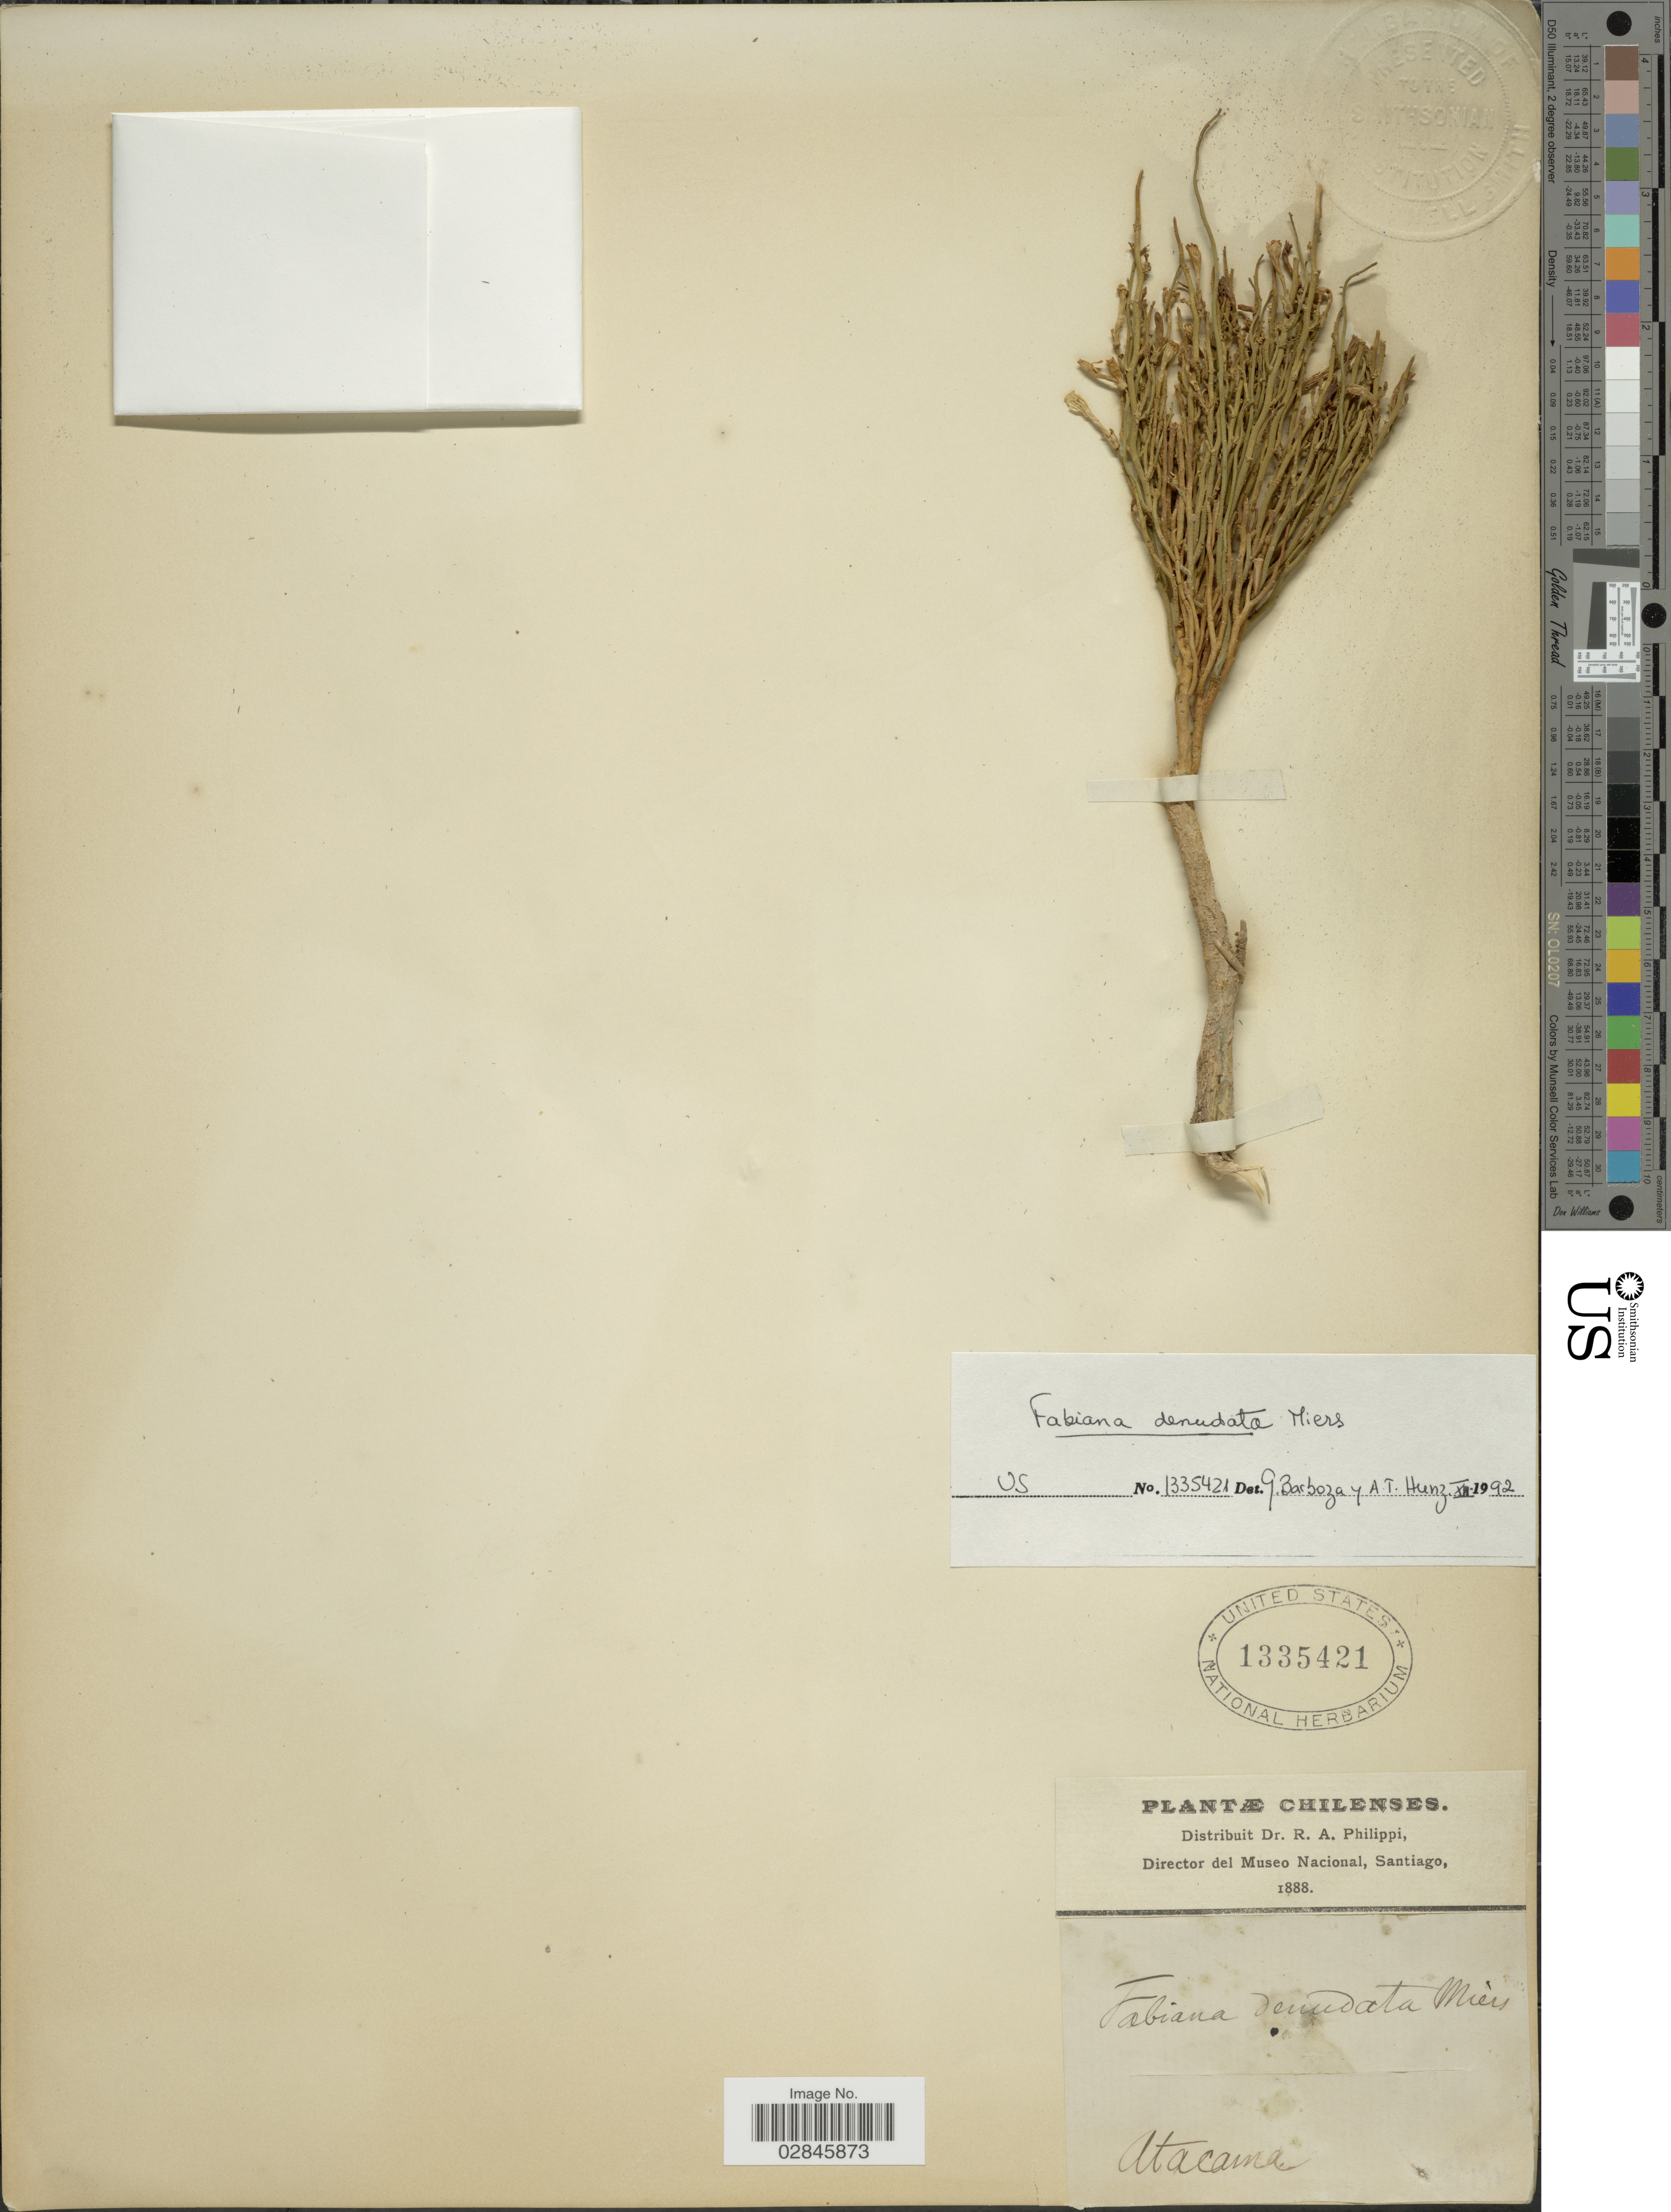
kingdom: Plantae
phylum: Tracheophyta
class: Magnoliopsida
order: Solanales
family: Solanaceae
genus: Fabiana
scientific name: Fabiana denudata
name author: Miers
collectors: R. A. Philippi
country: Chile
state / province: Atacama (III)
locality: Atacama.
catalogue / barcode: US 1335421